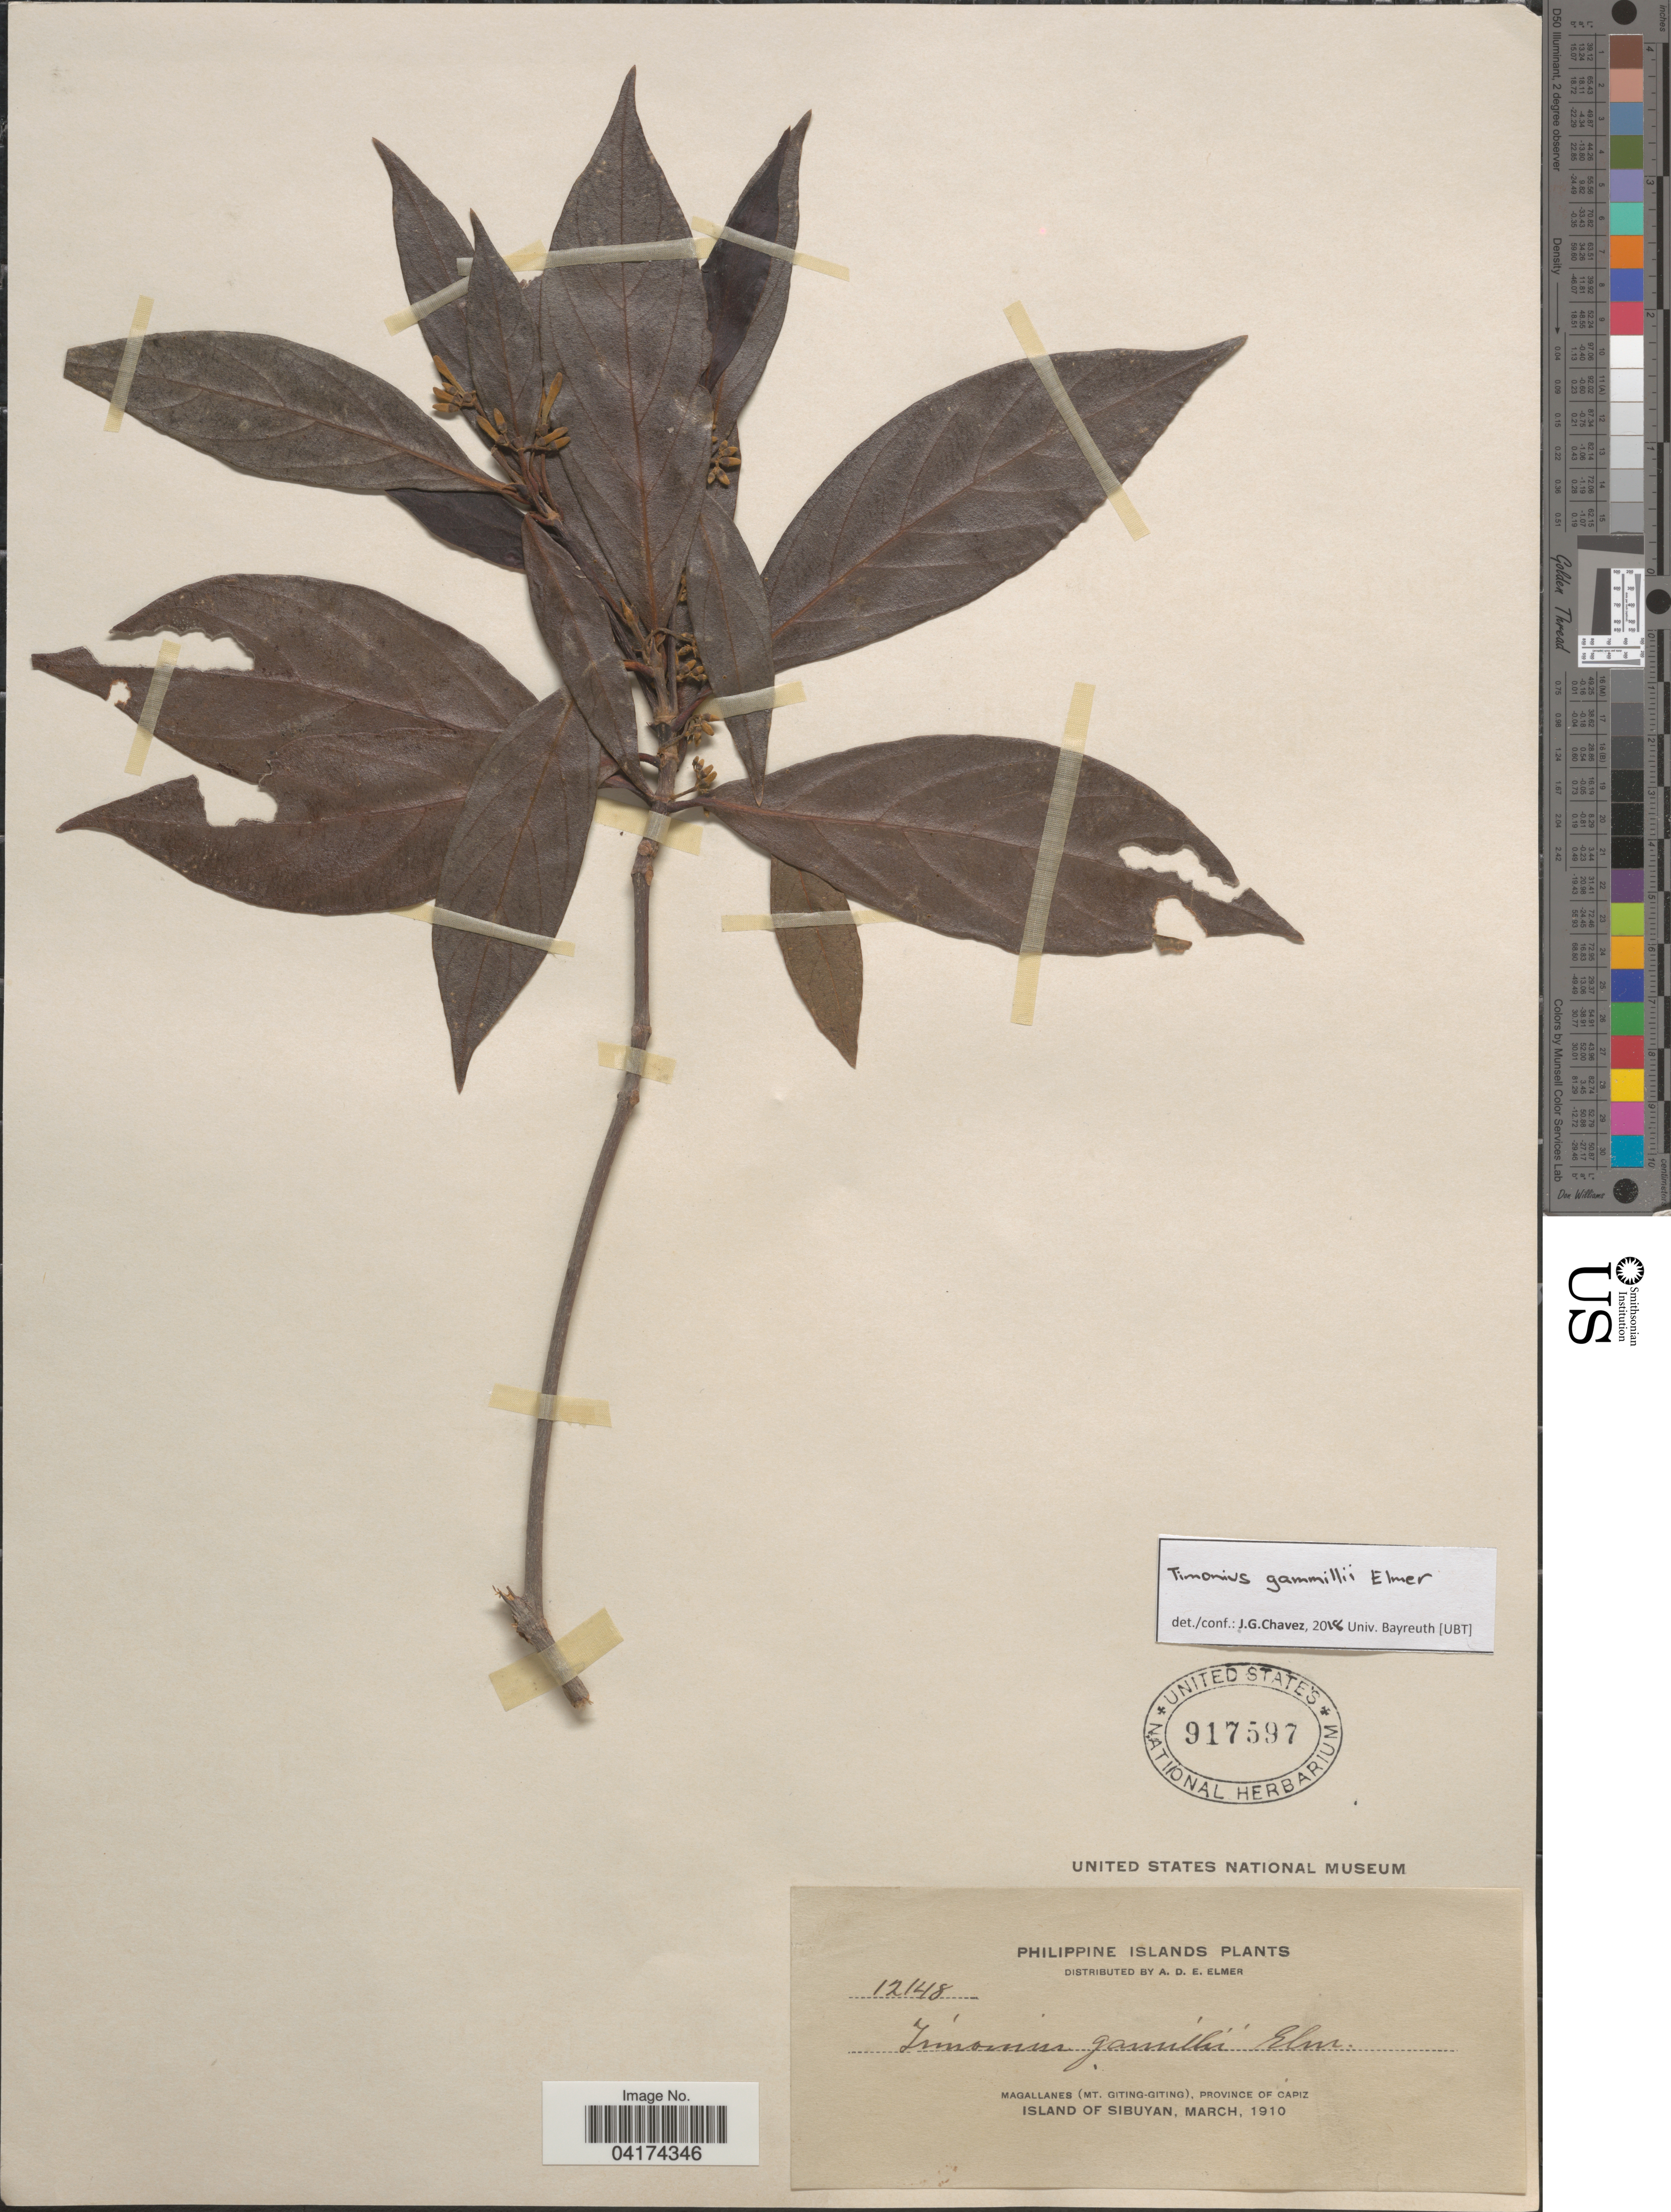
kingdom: Plantae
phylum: Tracheophyta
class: Magnoliopsida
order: Gentianales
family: Rubiaceae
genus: Timonius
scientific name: Timonius gammillii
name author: Elmer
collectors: A. D. E. Elmer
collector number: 12148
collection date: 1910-03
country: Philippines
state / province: Western Visayas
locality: Magallanes (Mt. Giting-Giting), Province of Capiz. Island of Sibuyan.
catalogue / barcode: US 917597